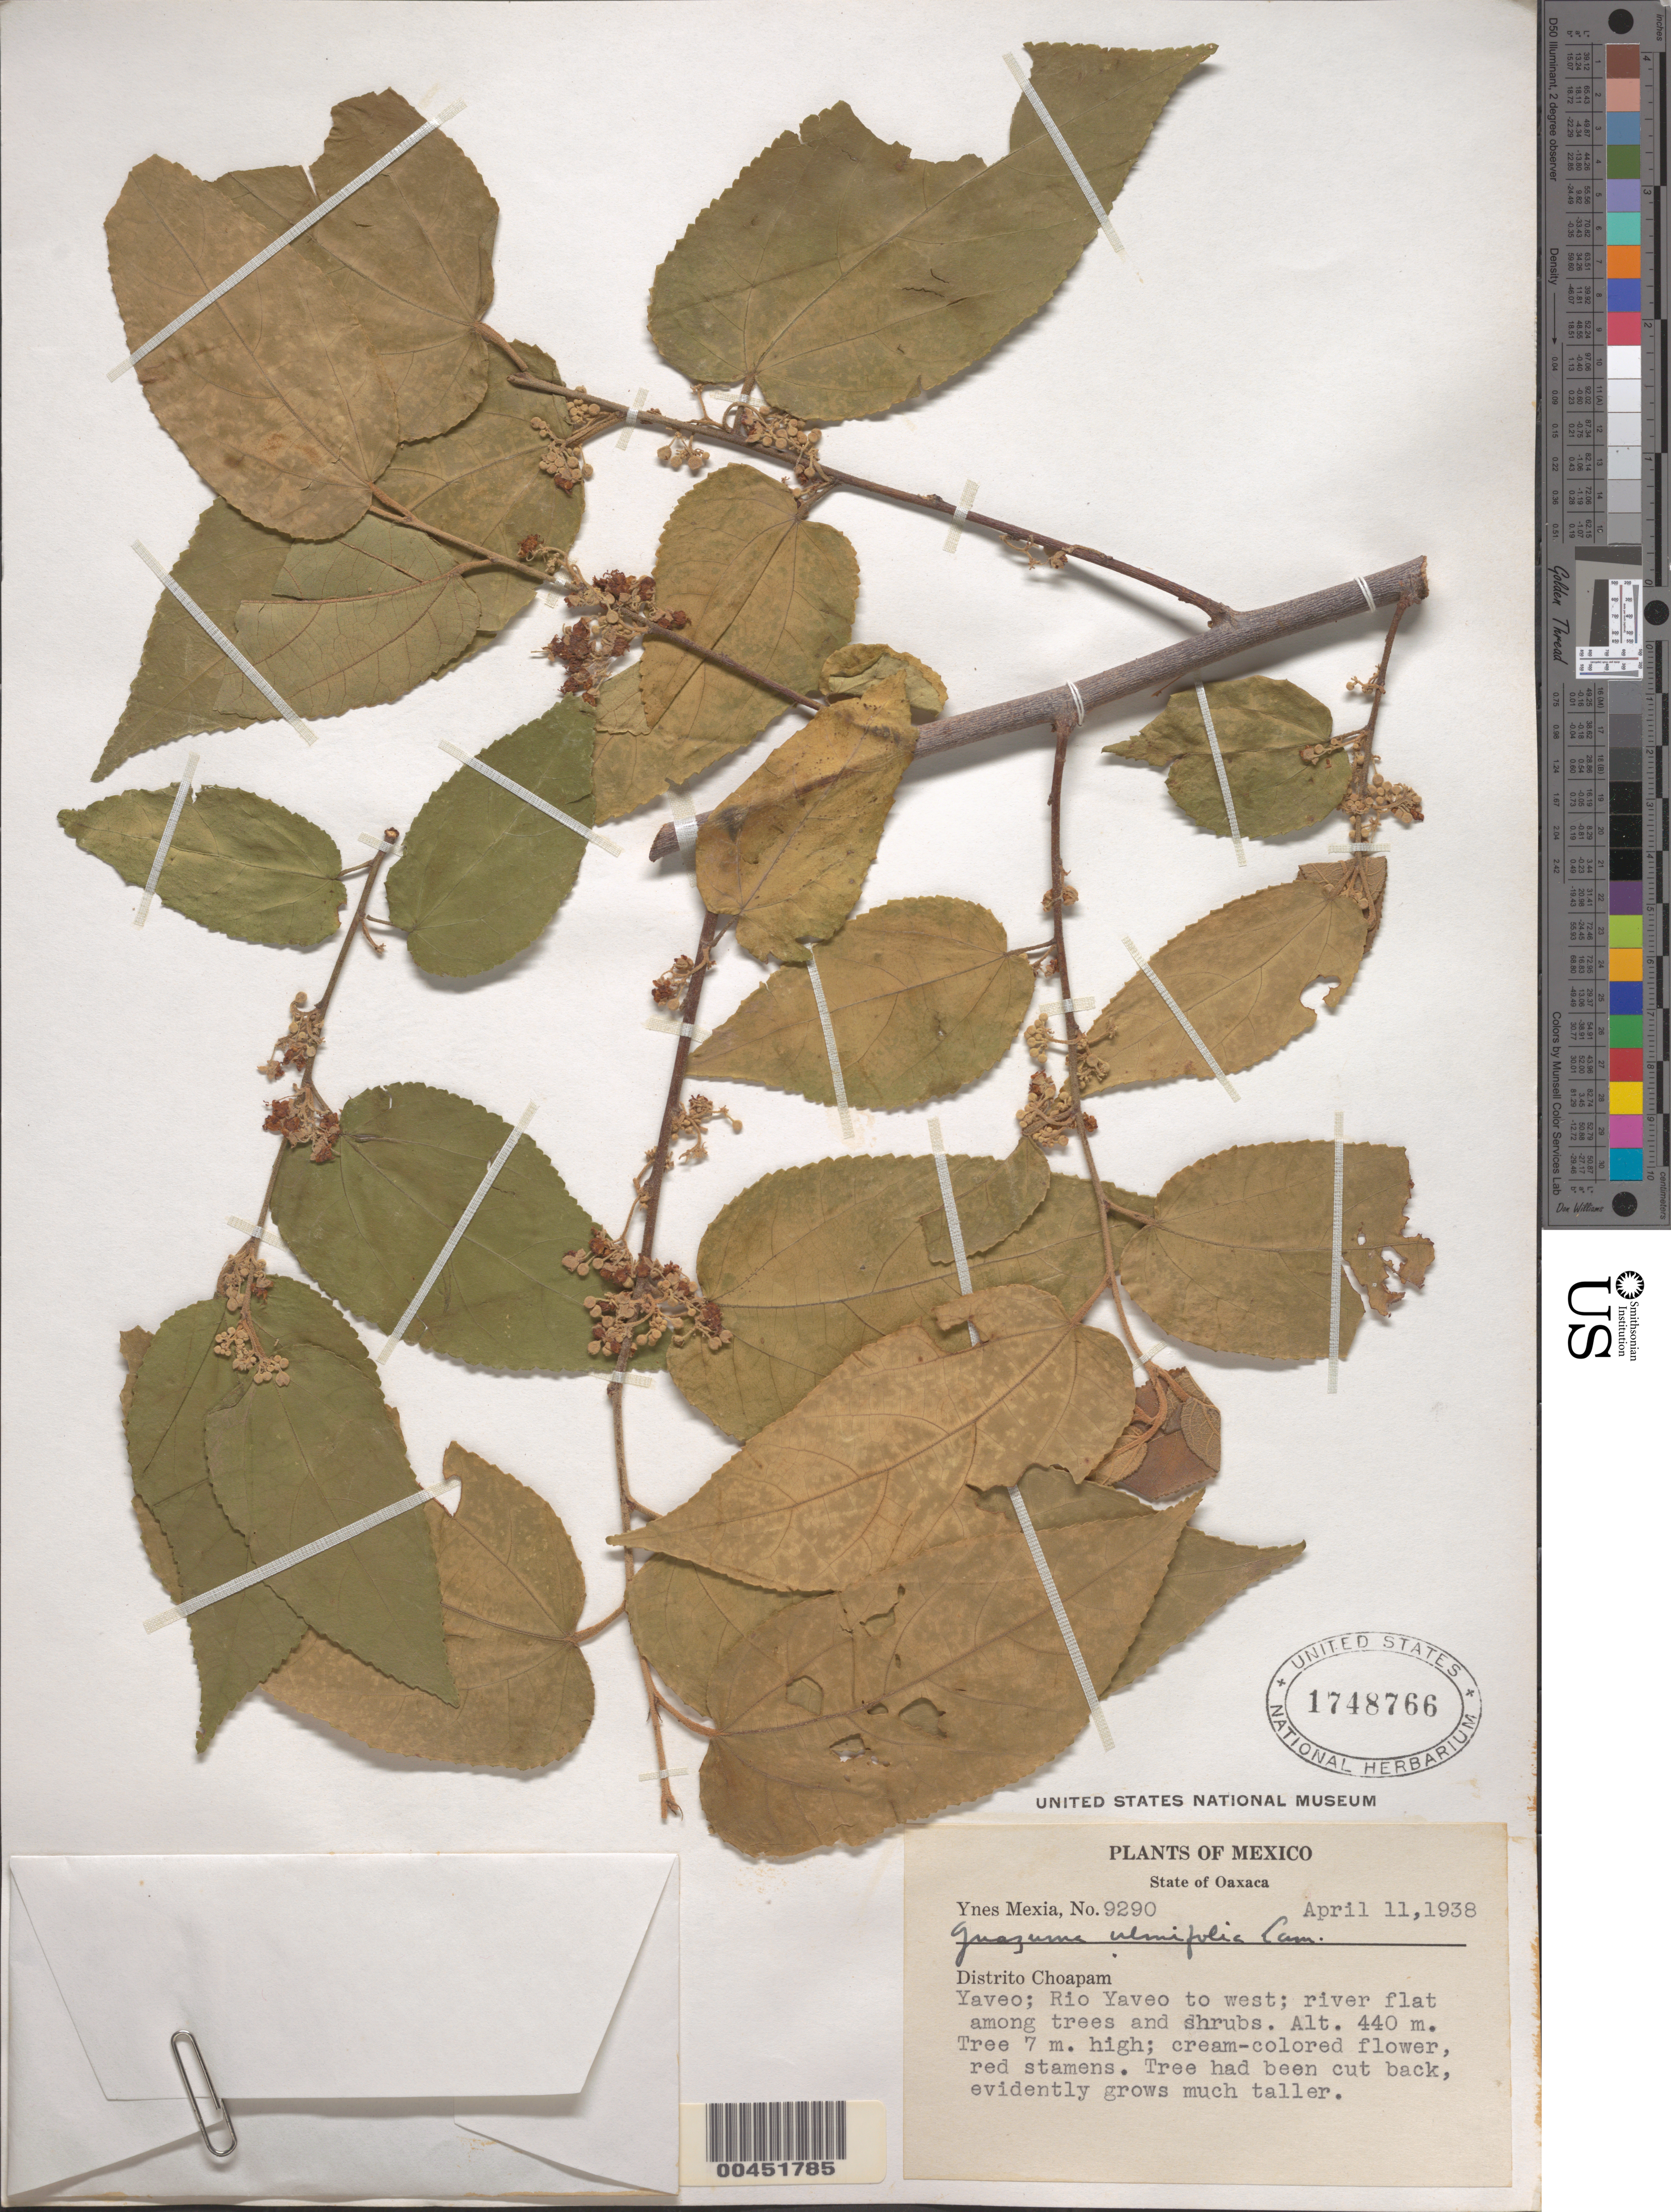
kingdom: Plantae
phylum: Tracheophyta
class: Magnoliopsida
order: Malvales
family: Malvaceae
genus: Guazuma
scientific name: Guazuma ulmifolia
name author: Lam.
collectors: Y. Mexia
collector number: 9290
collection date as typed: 11 Apr 1938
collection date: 1938-04-11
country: Mexico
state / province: Oaxaca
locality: Yaveo: Rio Yaveo to west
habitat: river flat among trees and shrubs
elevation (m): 440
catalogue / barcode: US 1748766